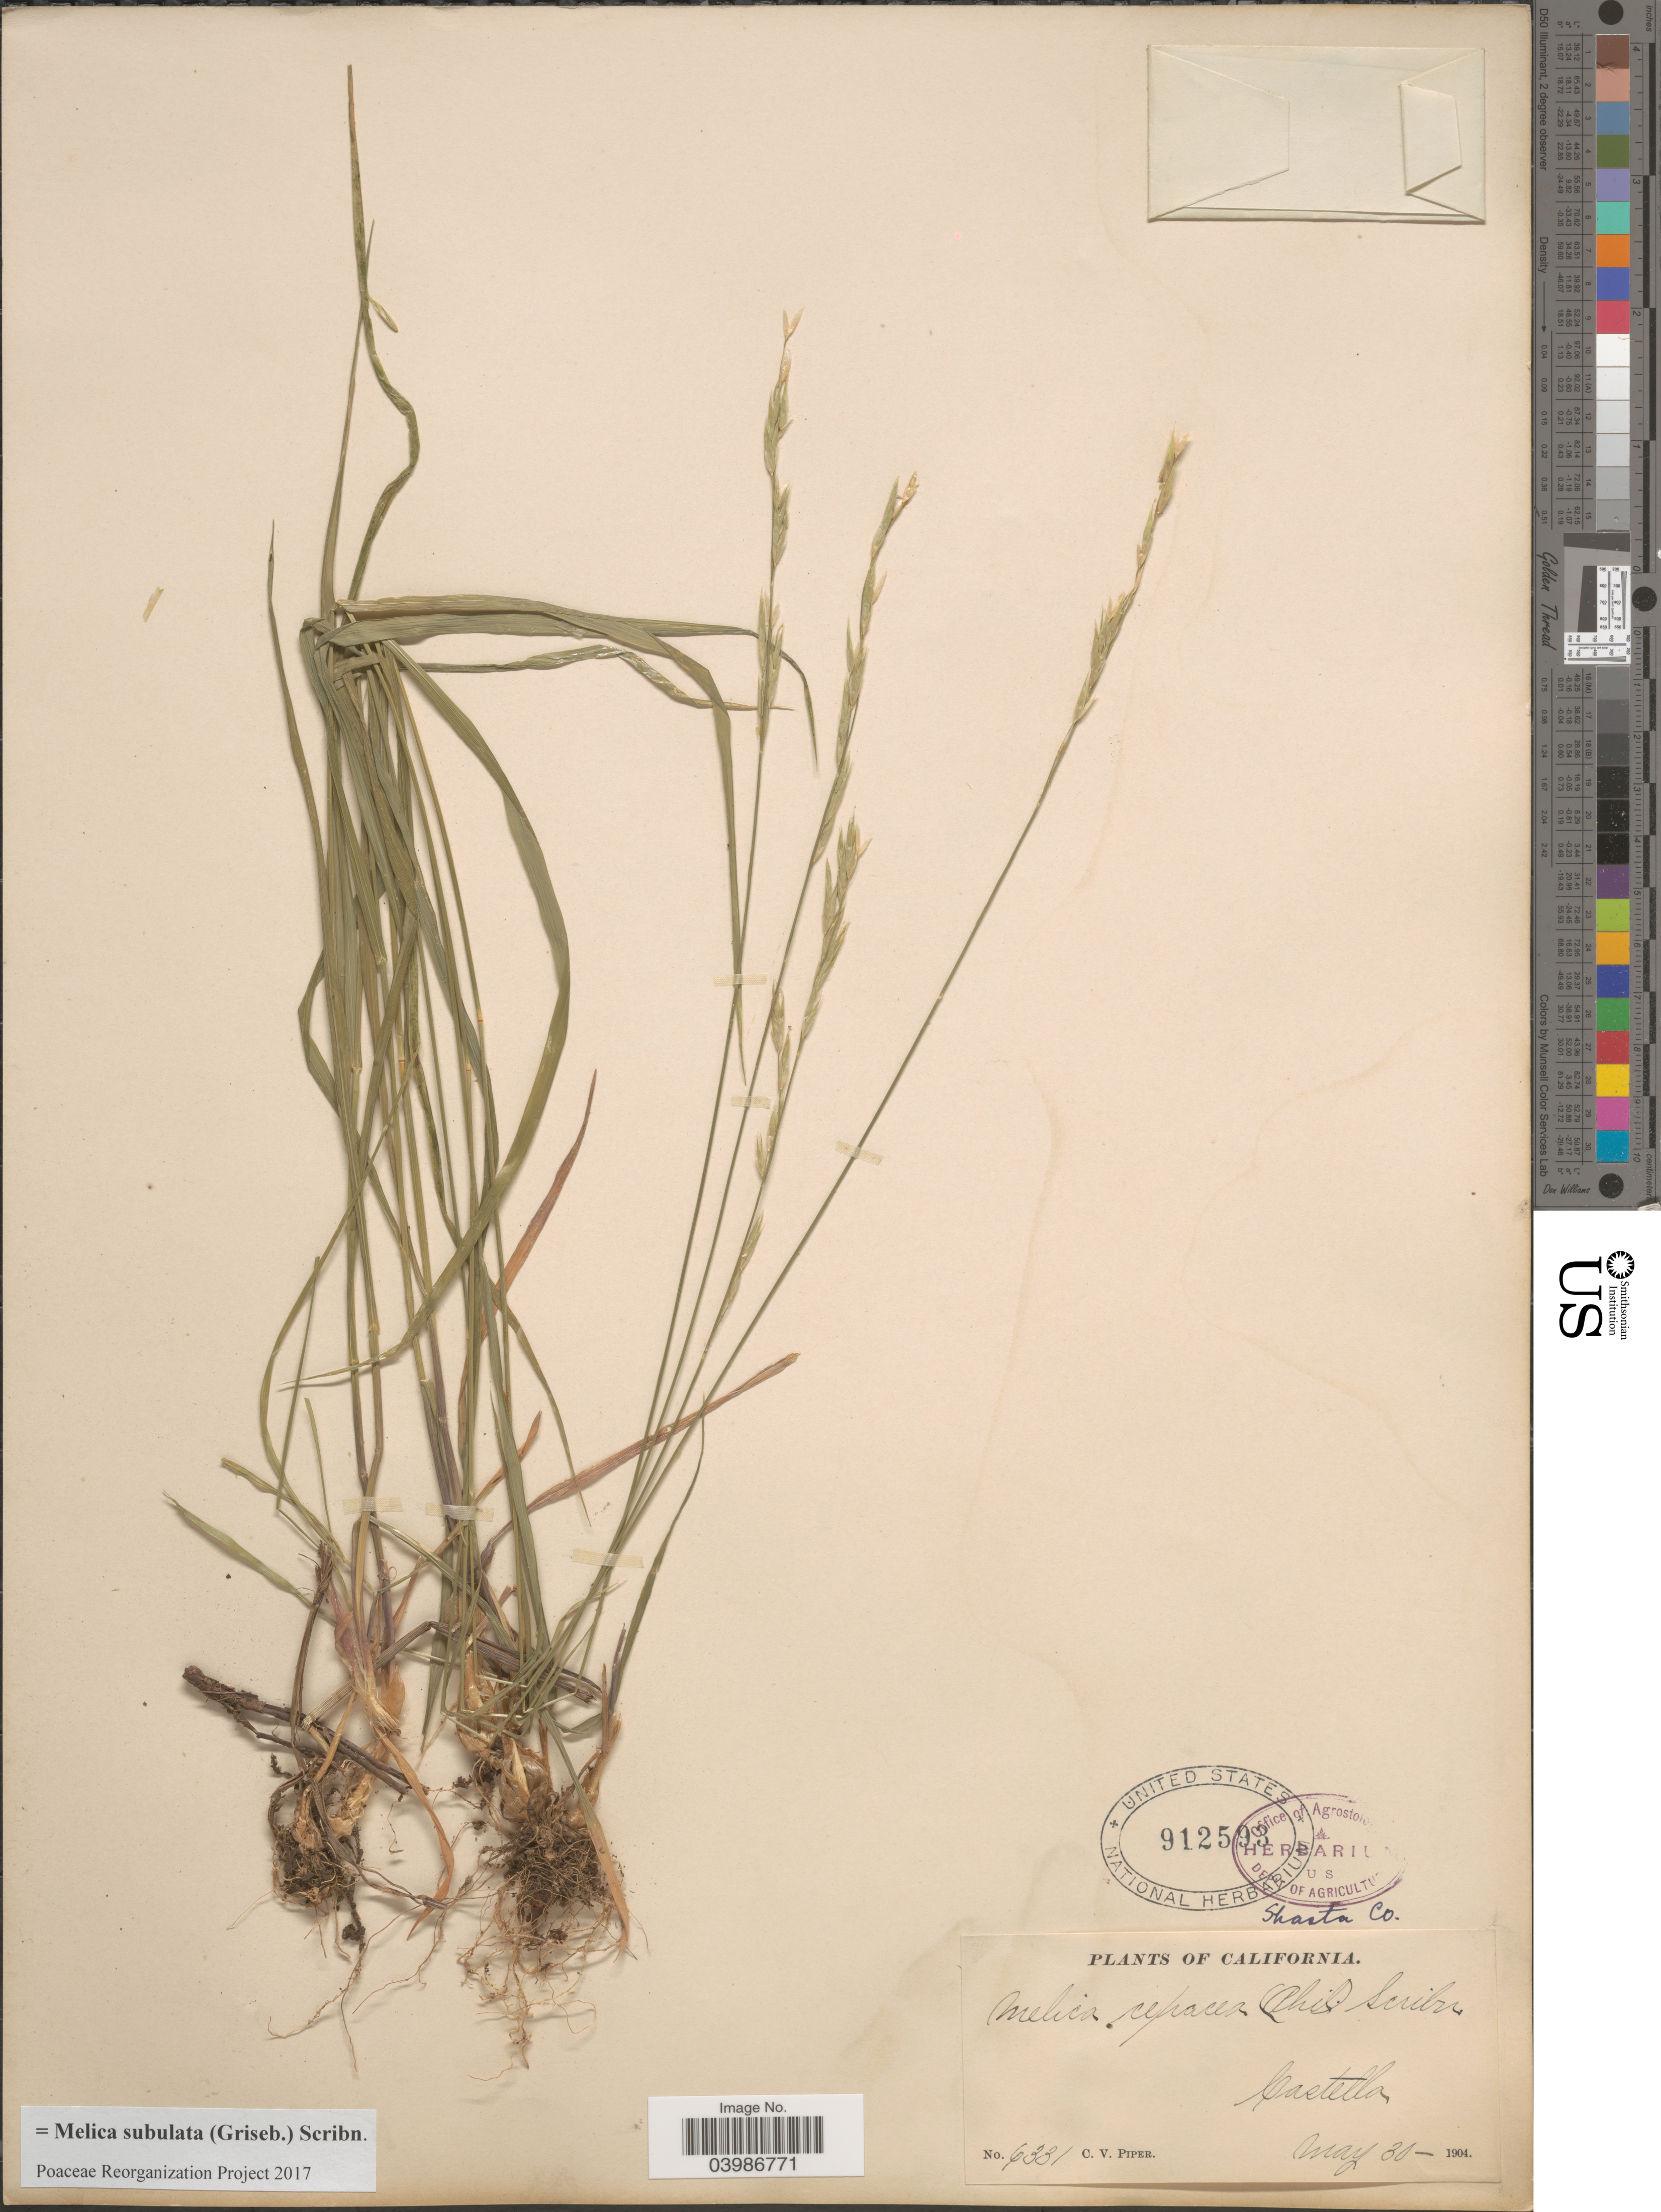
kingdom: Plantae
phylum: Tracheophyta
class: Liliopsida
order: Poales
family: Poaceae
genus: Melica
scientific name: Melica subulata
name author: (Griseb.) Scribn.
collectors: C. V. Piper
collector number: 6331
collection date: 1904-05-30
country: United States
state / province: California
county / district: Shasta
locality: Castella. Shasta Co.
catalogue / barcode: US 912593